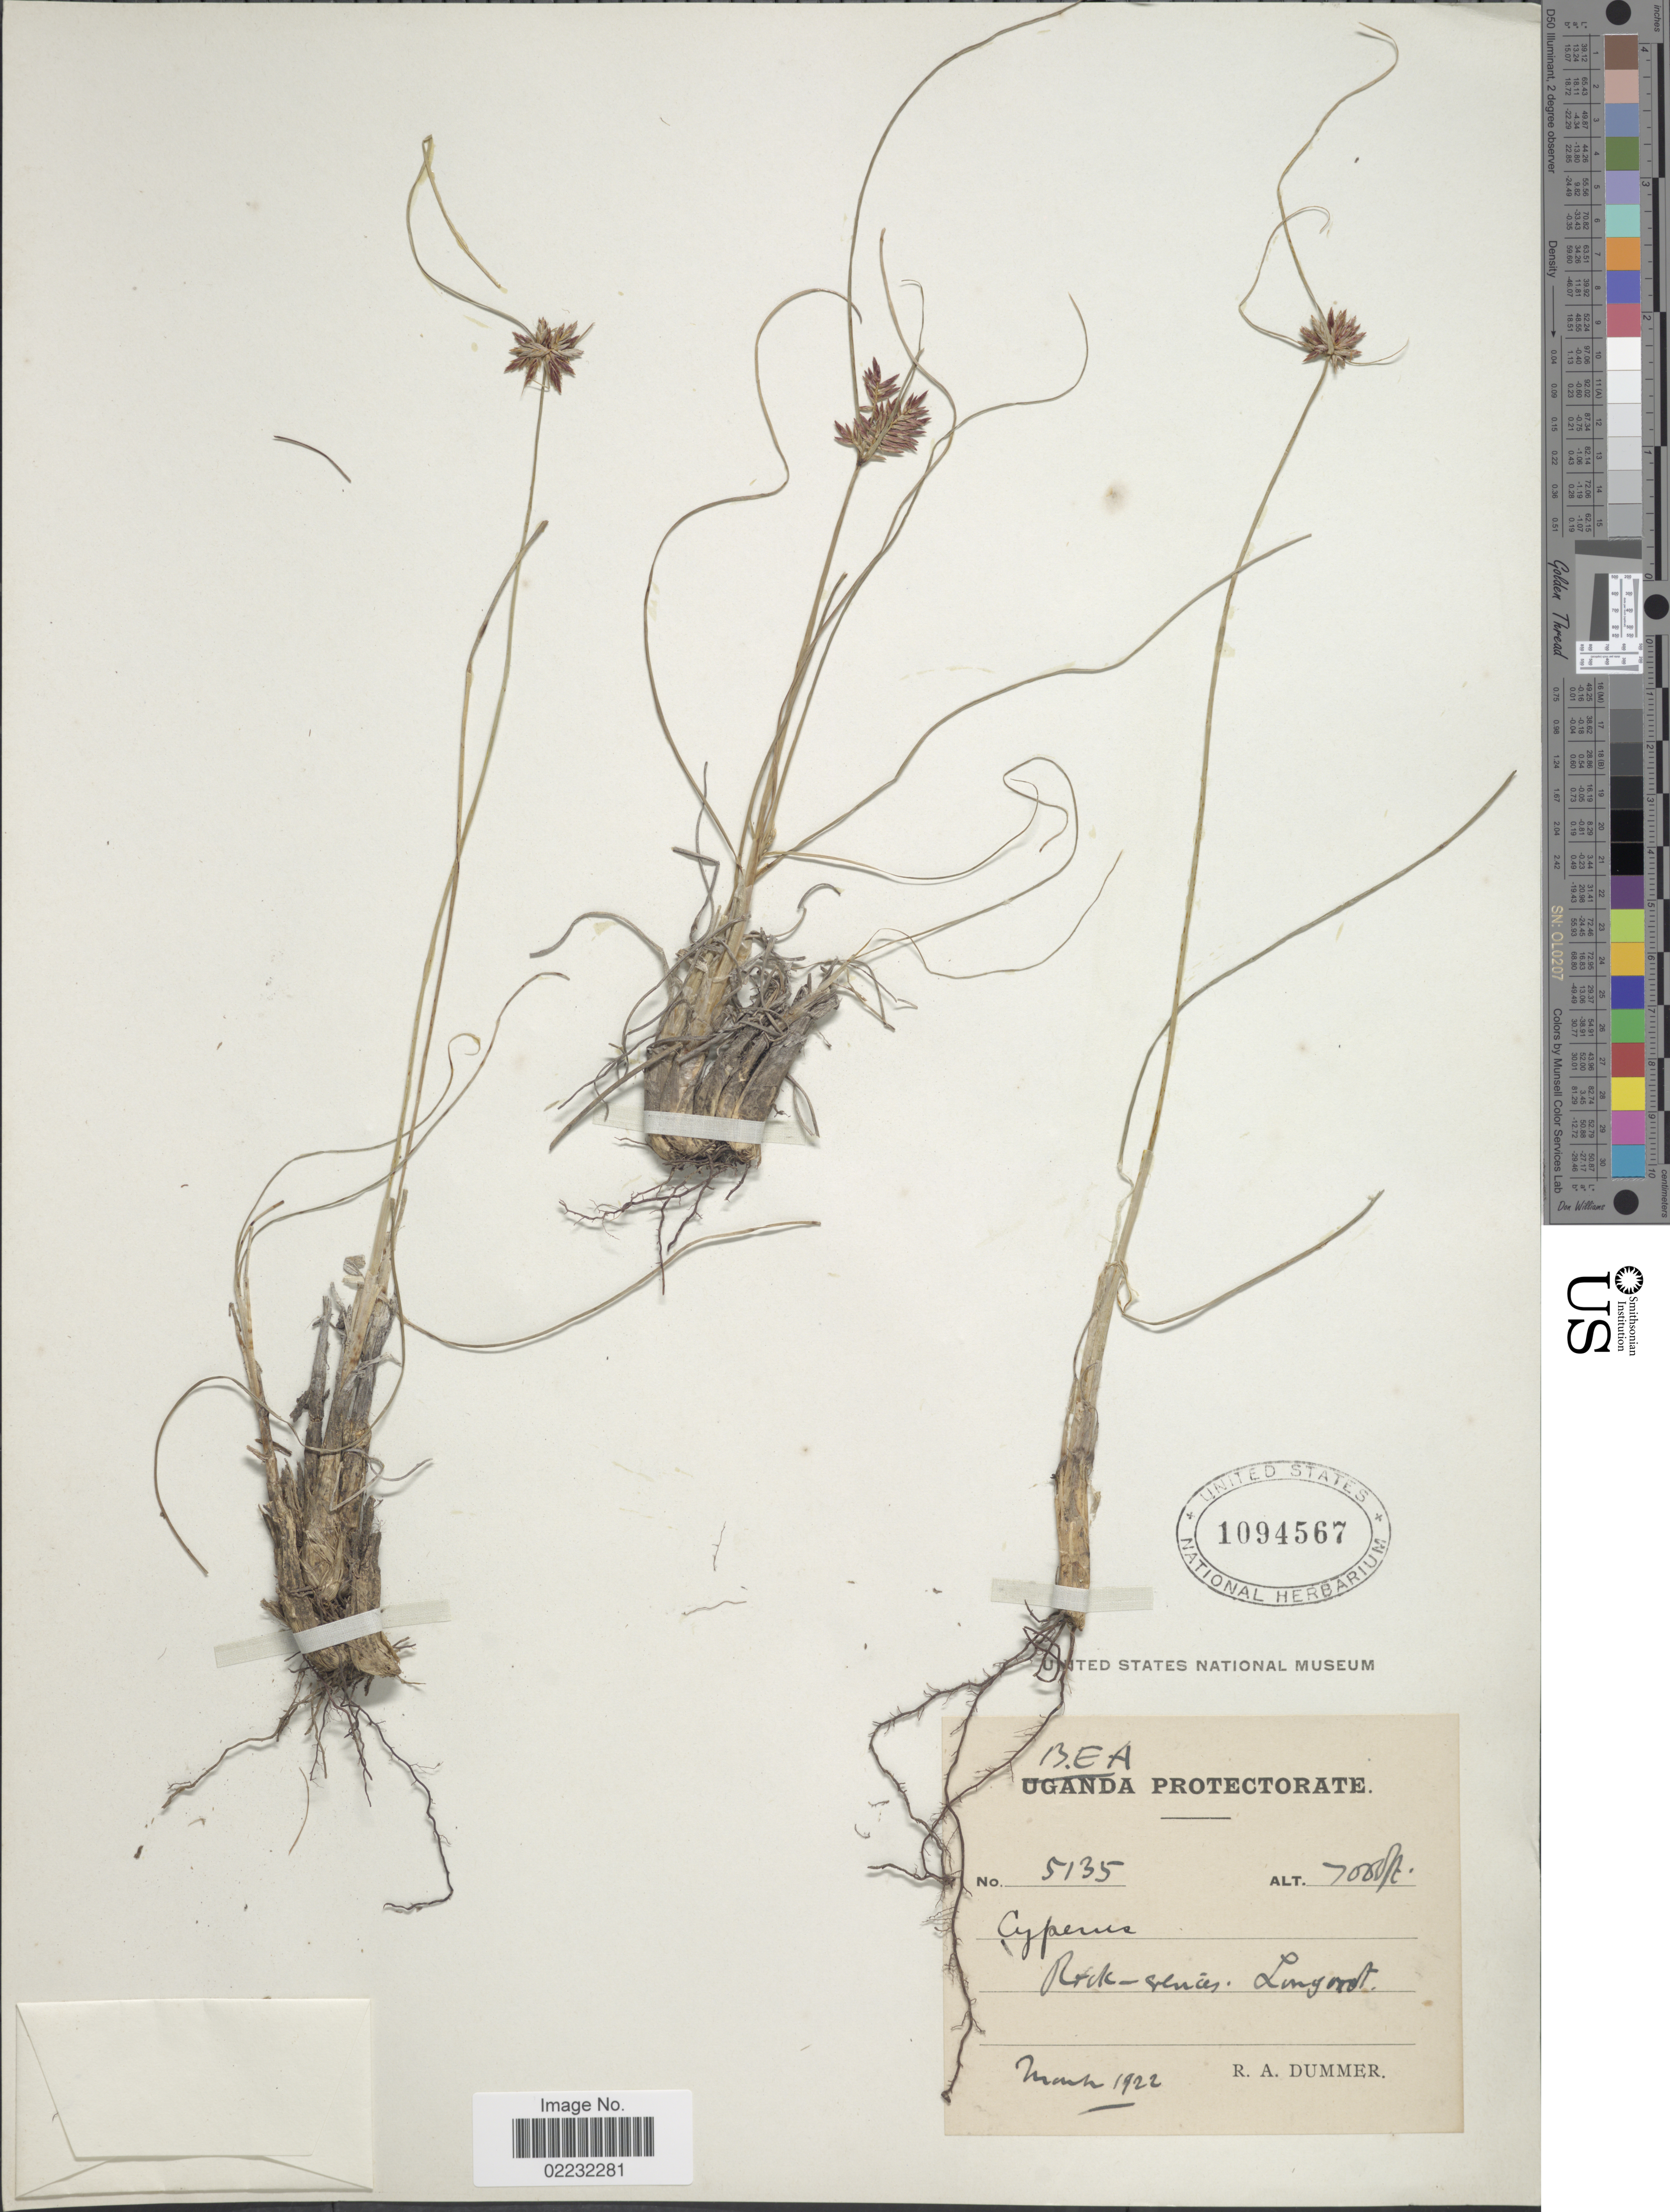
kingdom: Plantae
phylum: Tracheophyta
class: Liliopsida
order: Poales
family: Cyperaceae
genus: Cyperus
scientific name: Cyperus sp.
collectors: R. Dümmer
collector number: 5135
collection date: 1922-03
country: Kenya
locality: B.E.A., Longroot [interpreted]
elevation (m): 2134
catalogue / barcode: US 1094567